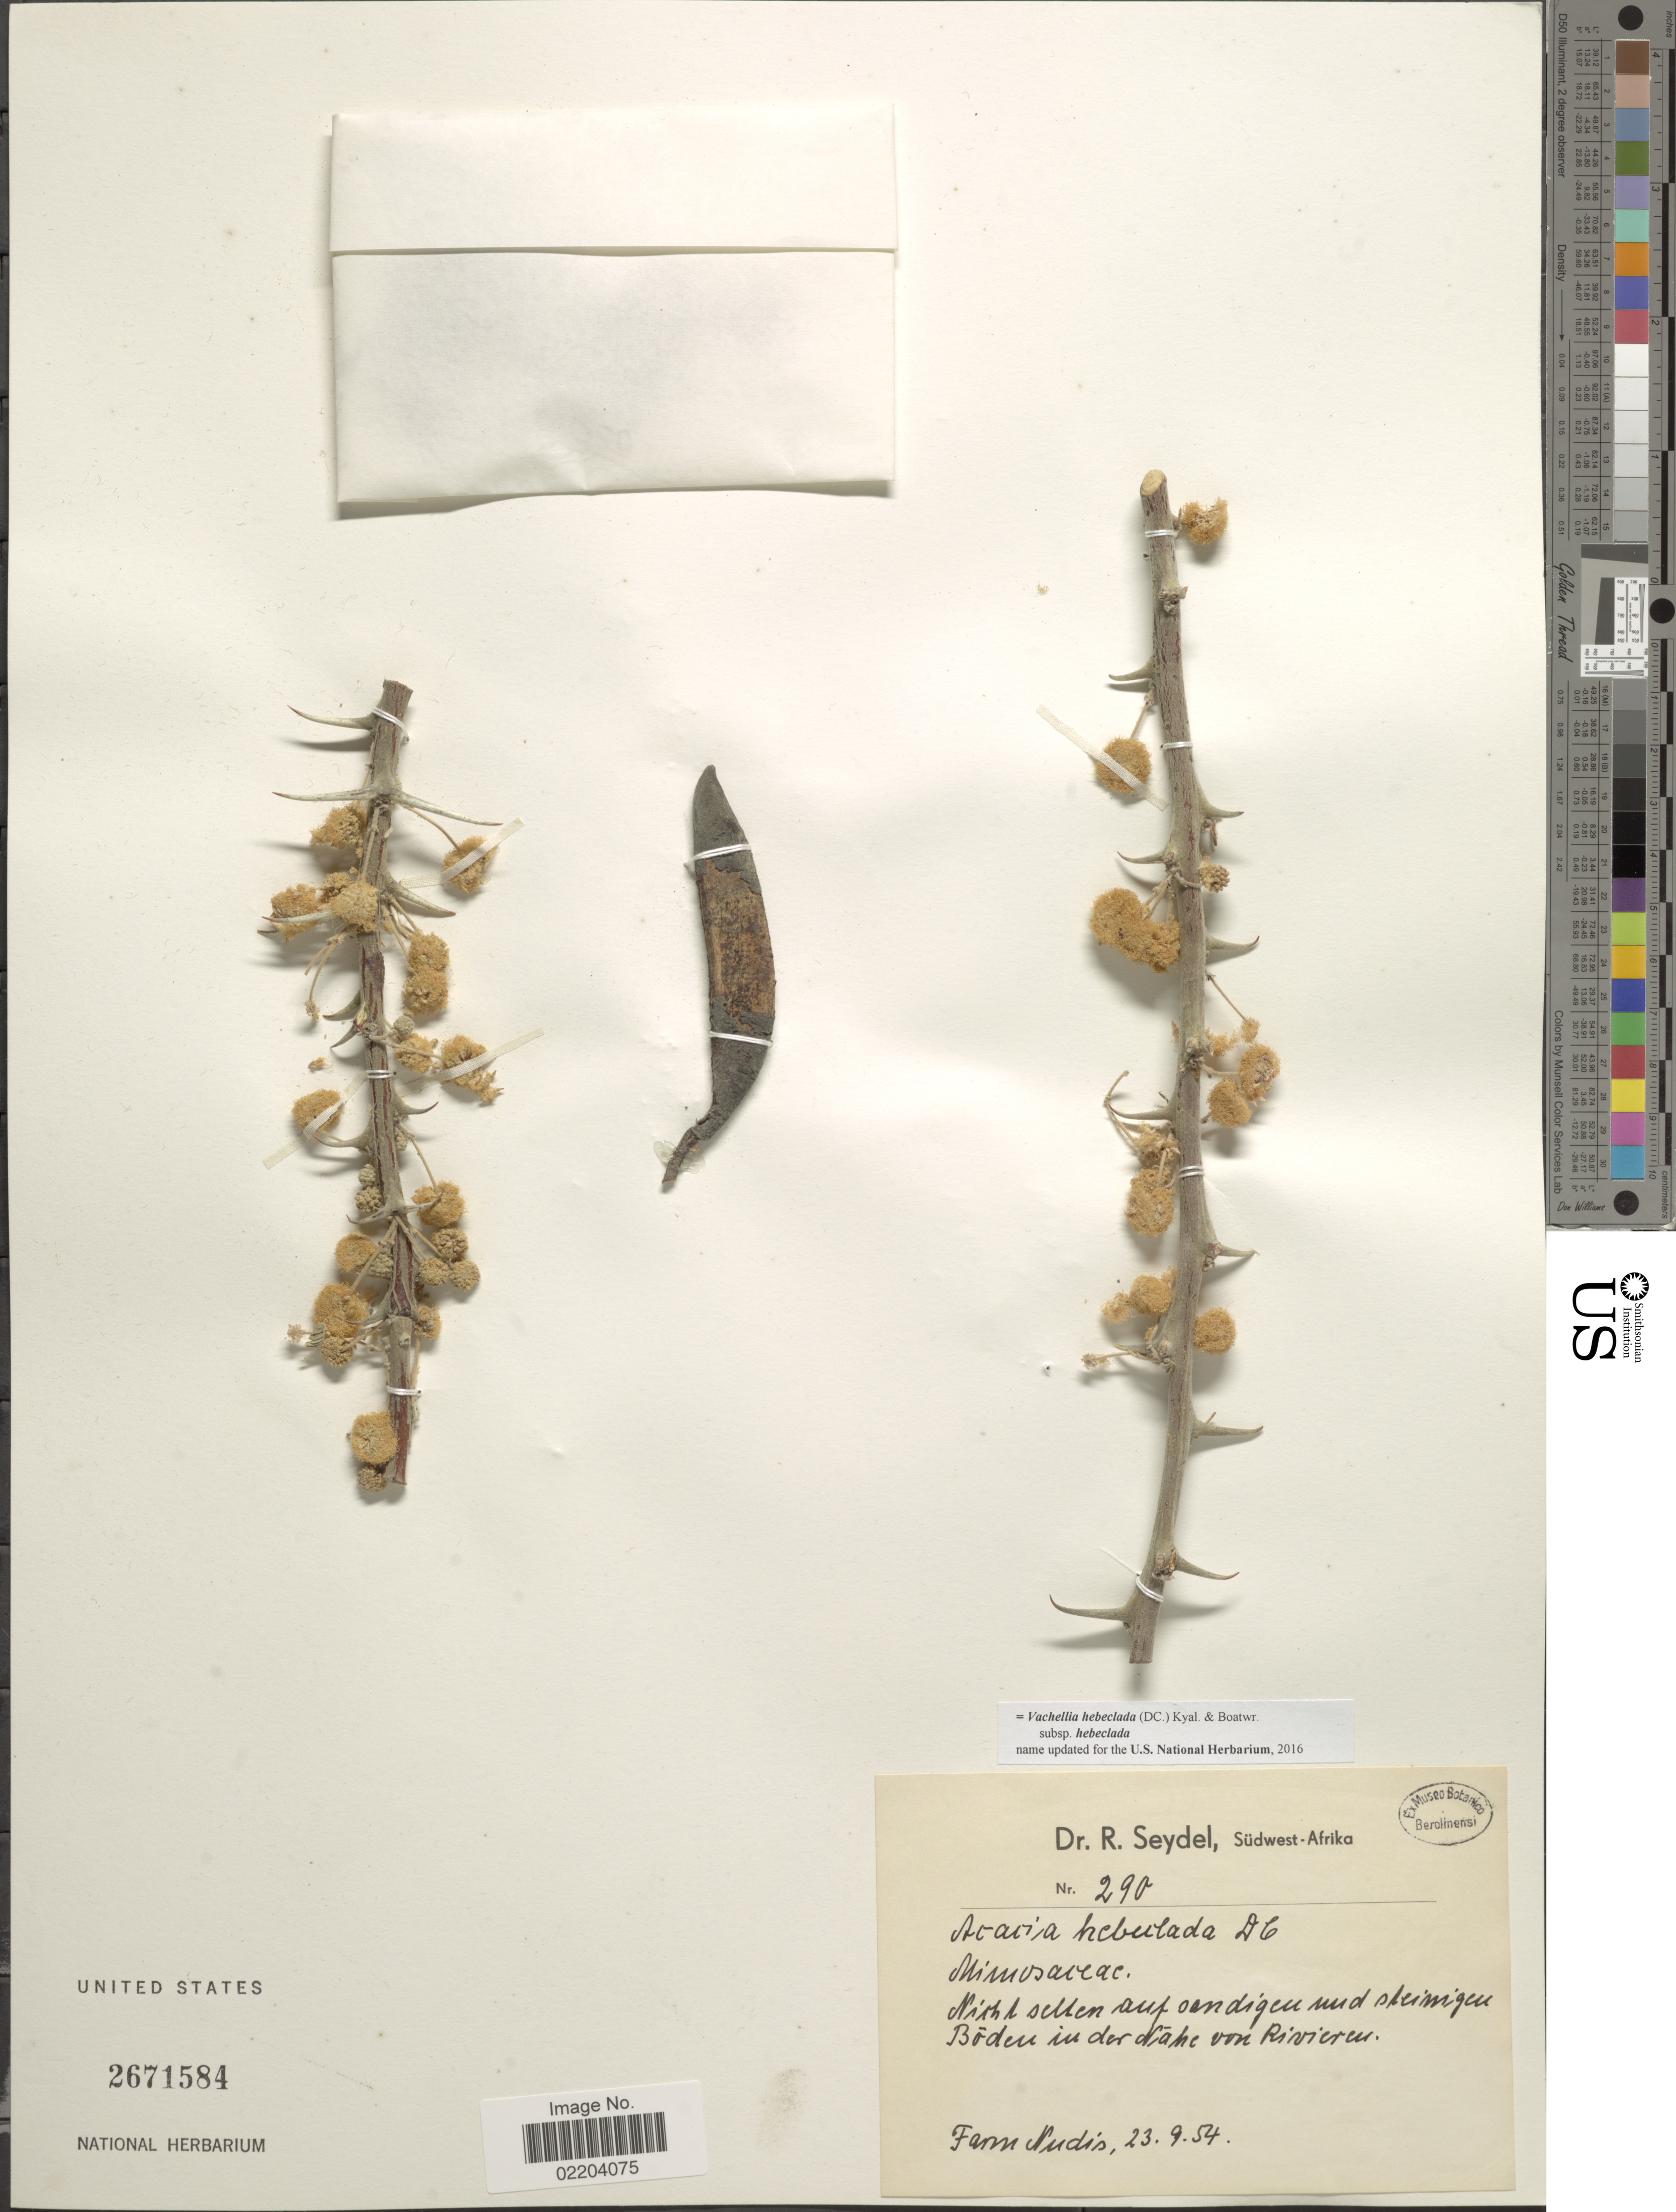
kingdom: Plantae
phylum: Tracheophyta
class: Magnoliopsida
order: Fabales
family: Fabaceae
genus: Vachellia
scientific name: Vachellia hebeclada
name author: (DC.) Kyal. & Boatwr.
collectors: R. Seydel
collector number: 290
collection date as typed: Transcribed d/m/y: 23/9/54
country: Namibia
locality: Nicht selten auf oan digen und steinigen Böden in der Nähe von Rivierer [not rare on oily and stony soils near river?], Farm Nudis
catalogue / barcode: US 2671584